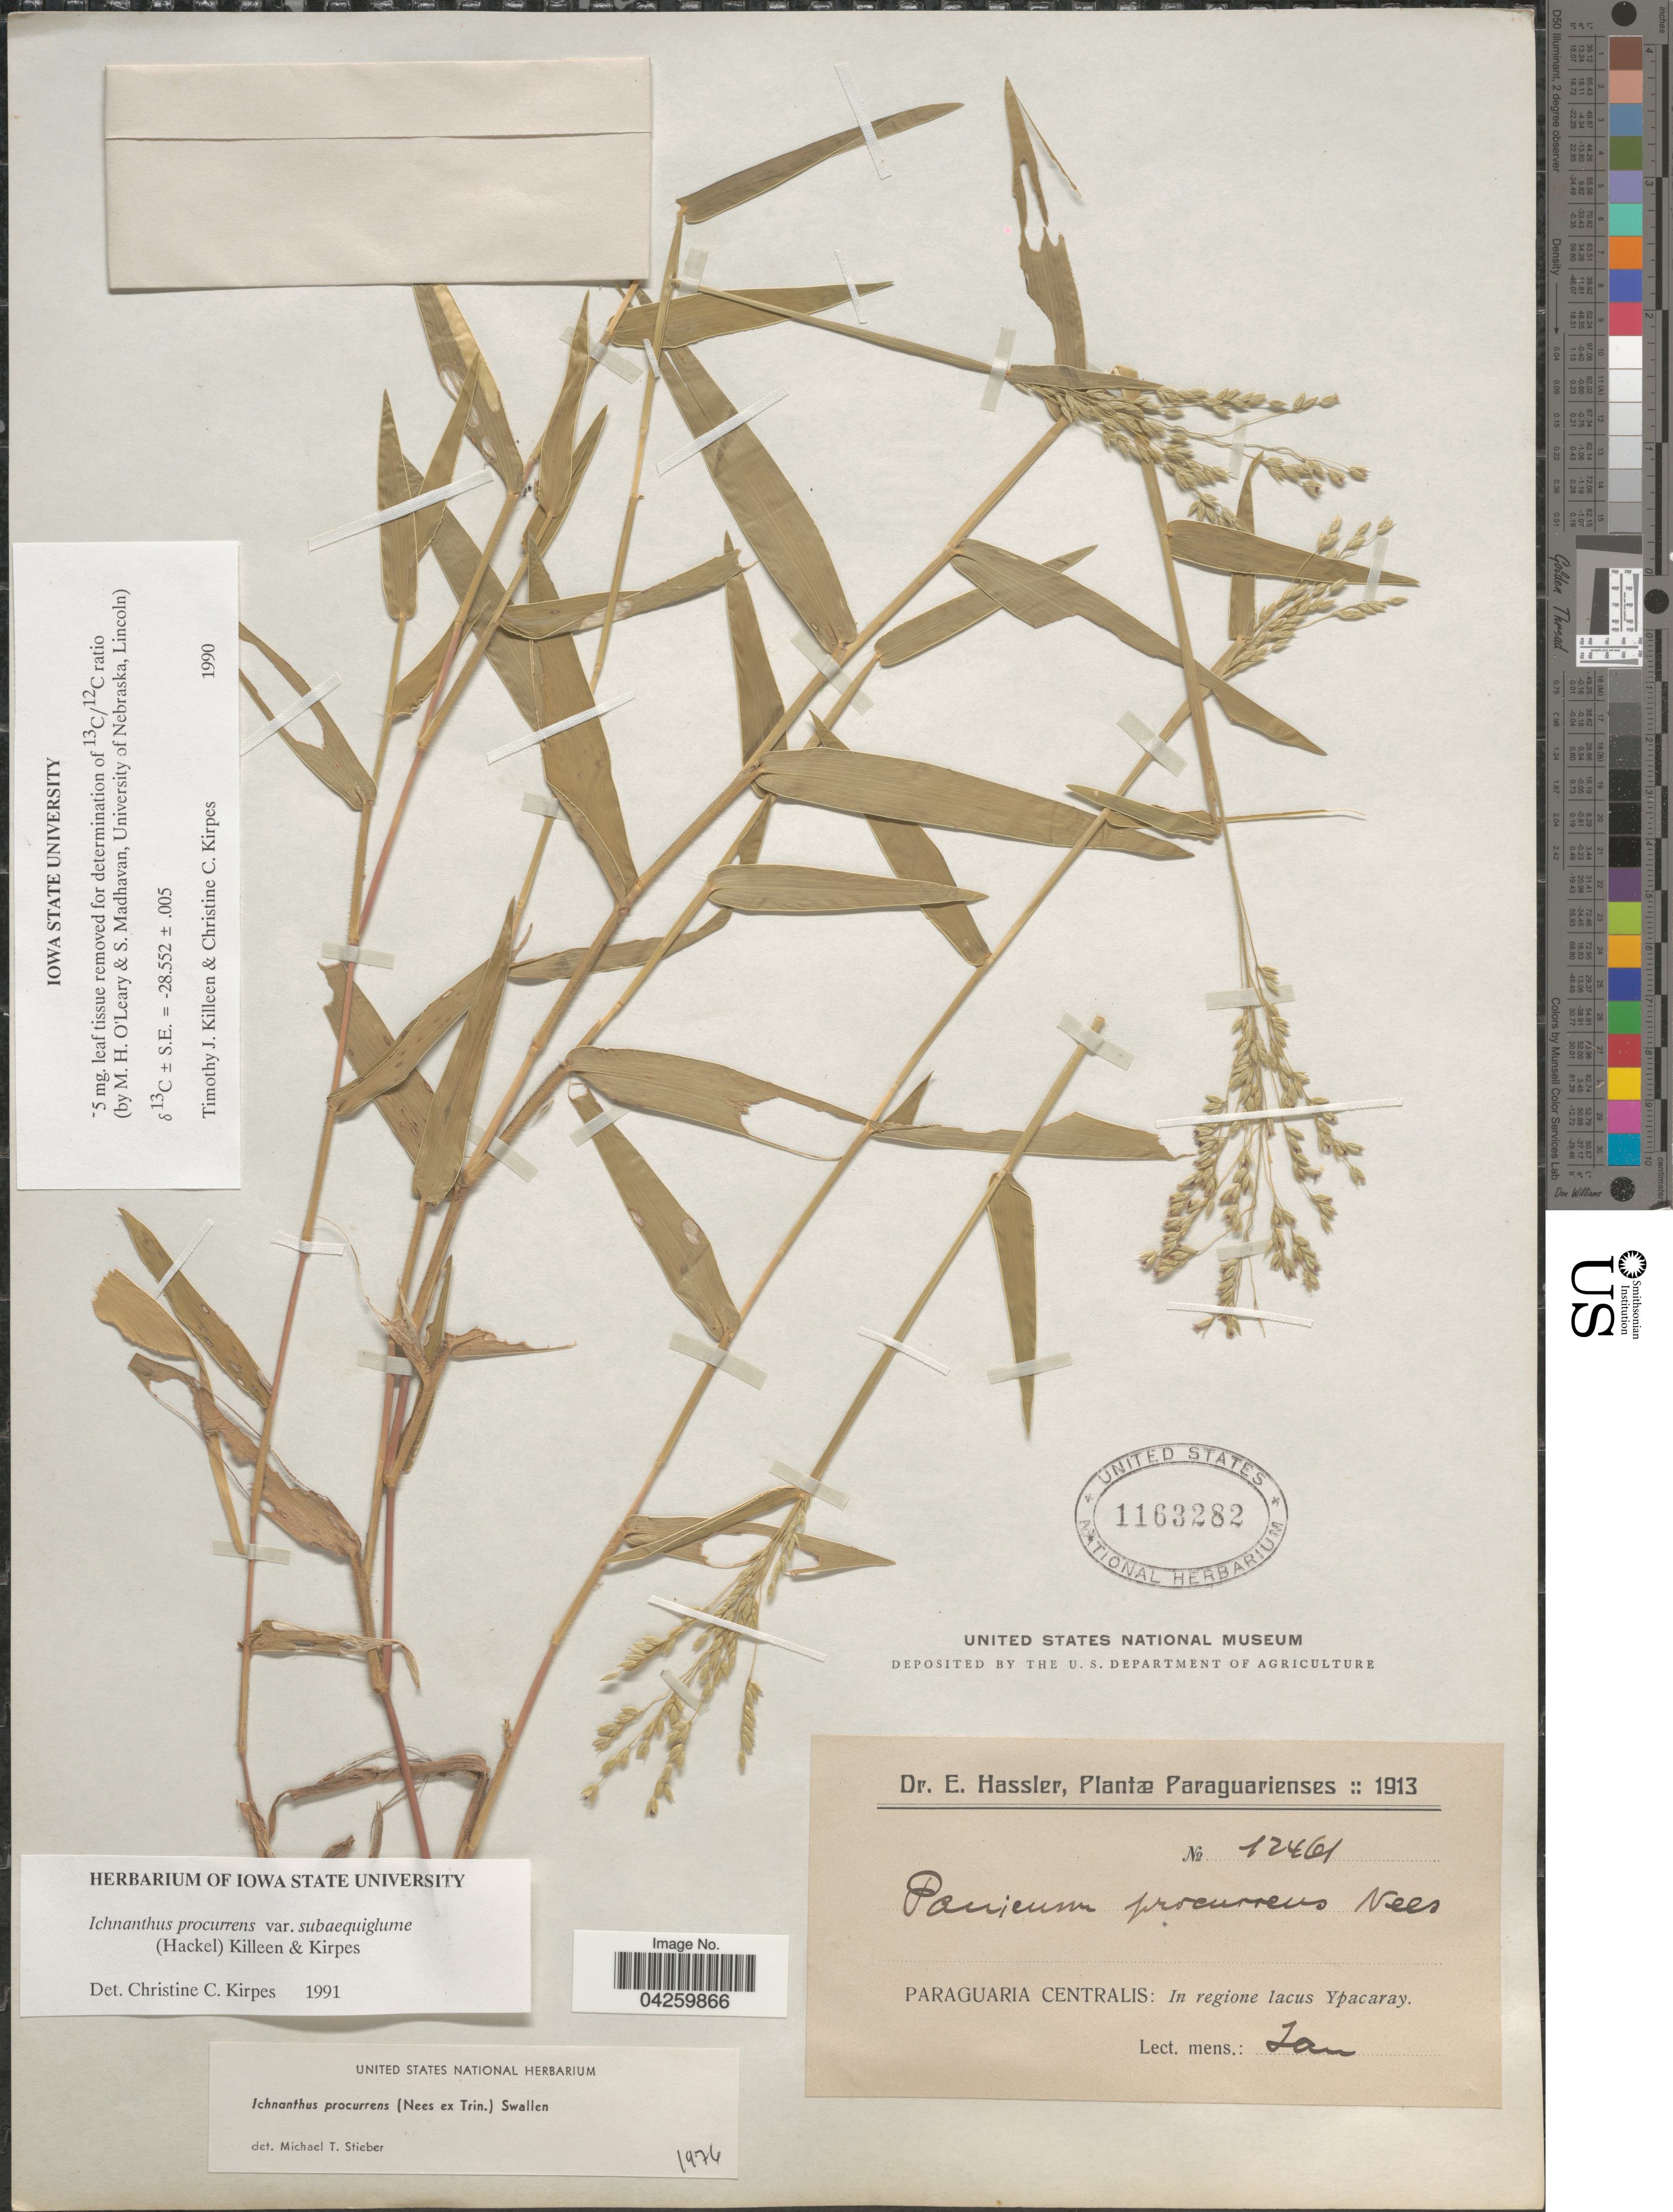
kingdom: Plantae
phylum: Tracheophyta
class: Liliopsida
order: Poales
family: Poaceae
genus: Ichnanthus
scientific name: Ichnanthus procurrens var. subaequiglume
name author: (Nees ex Trin.) Swallen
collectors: E. Hassler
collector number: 12461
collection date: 1913-01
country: Paraguay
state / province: Paraguari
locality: Paraguarienses. Paraguaria Centralis: In regione lacus Ypacaray.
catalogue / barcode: US 1163282